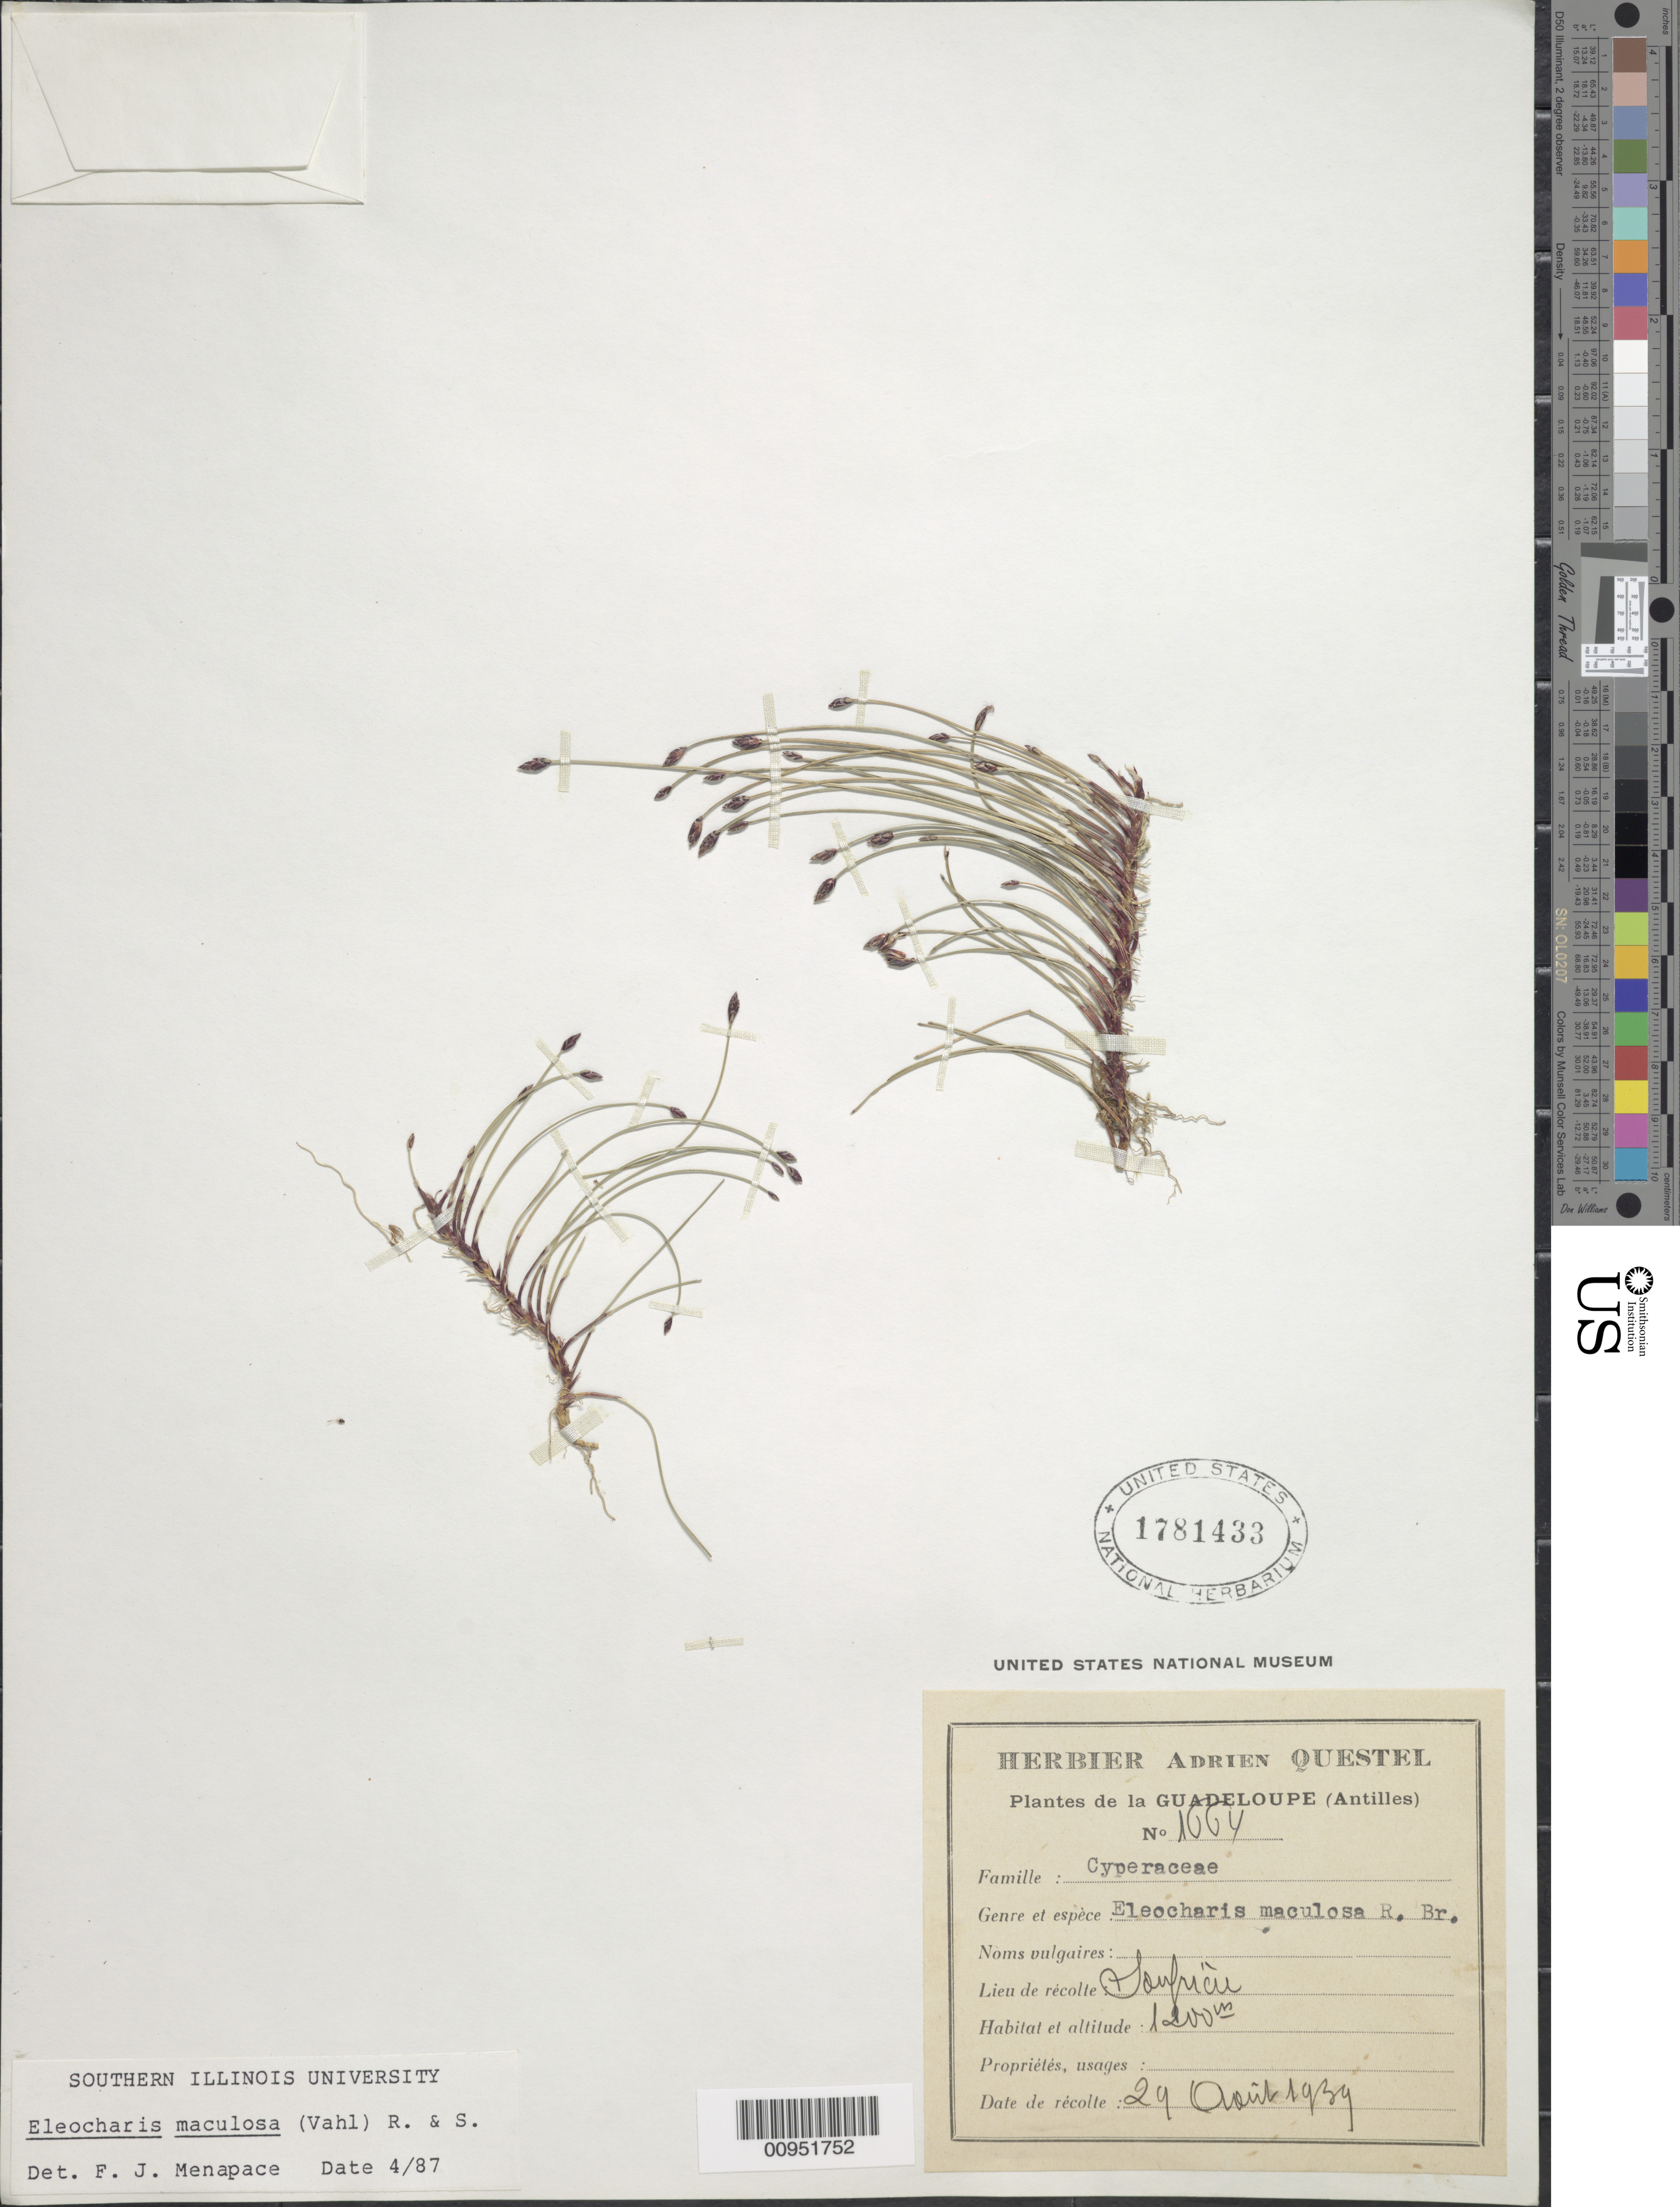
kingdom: Plantae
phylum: Tracheophyta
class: Liliopsida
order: Poales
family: Cyperaceae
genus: Eleocharis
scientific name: Eleocharis maculosa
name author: (Vahl) Roem. & Schult.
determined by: Menapace, F. J.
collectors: A. Questel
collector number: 1664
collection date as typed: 29 Aug 1939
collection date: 1939-08-29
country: Guadeloupe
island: Basse Terre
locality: Soufrière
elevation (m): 1200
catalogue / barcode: US 1781433